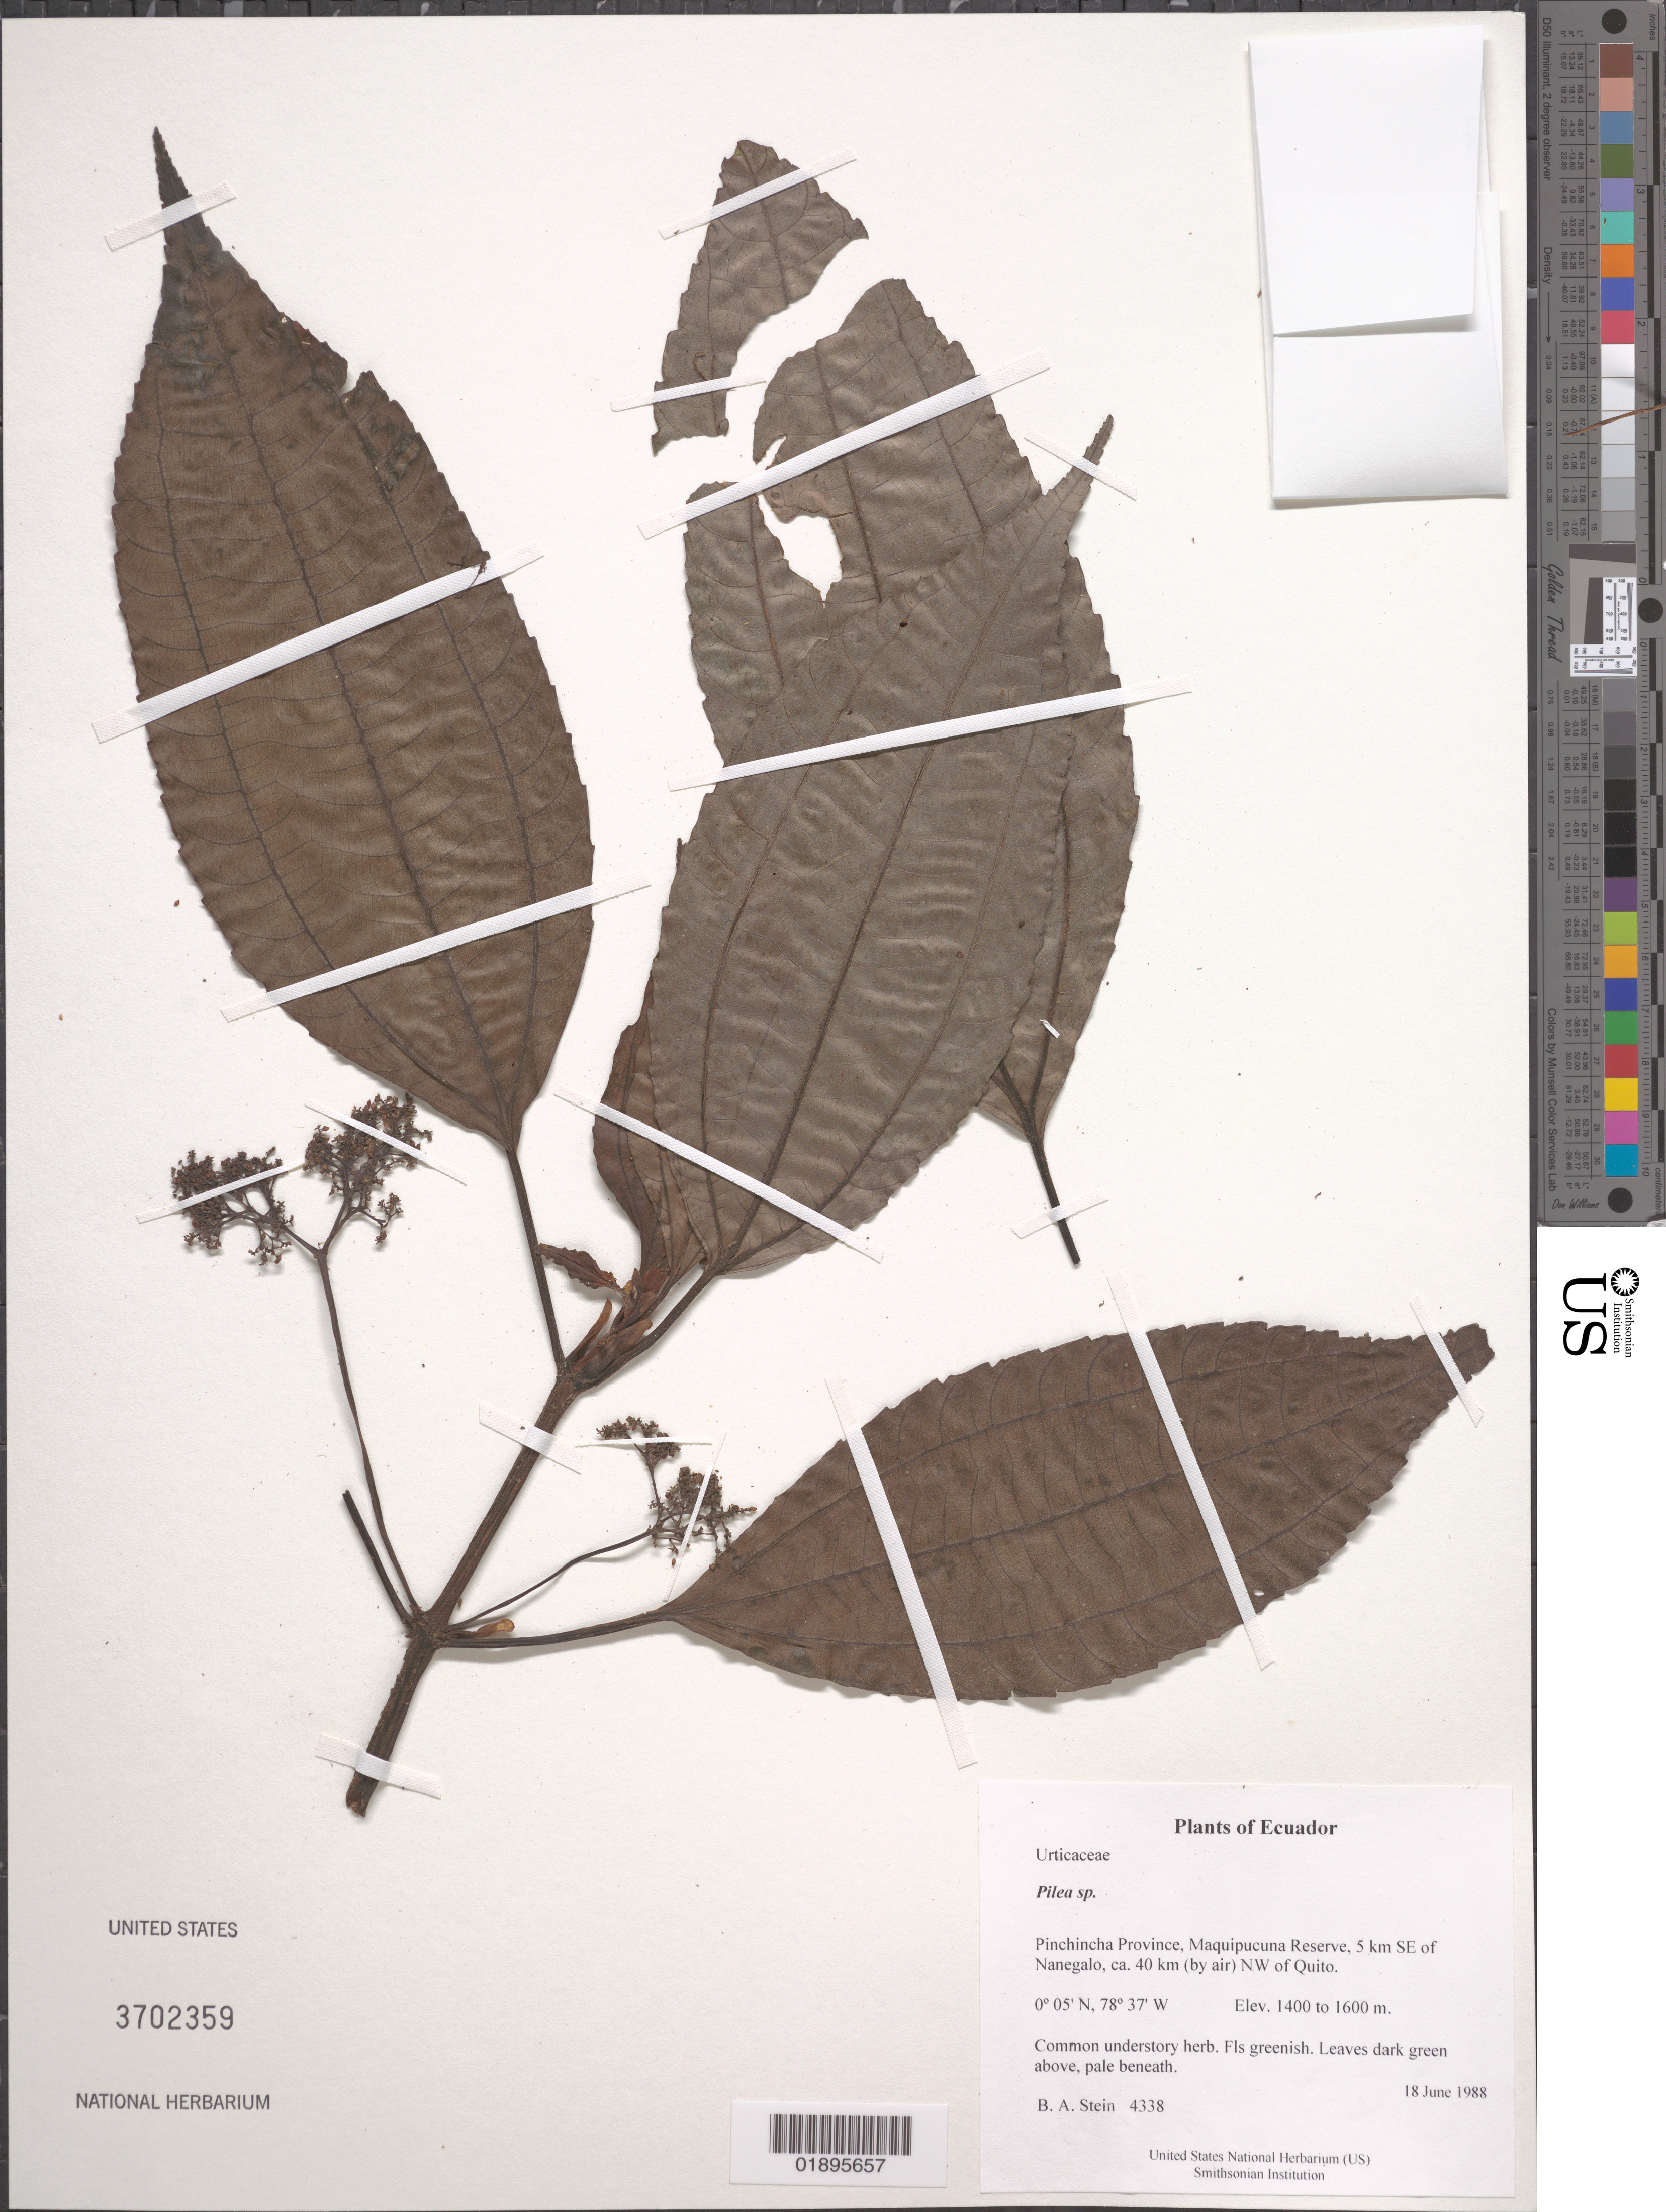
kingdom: Plantae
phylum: Tracheophyta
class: Magnoliopsida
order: Rosales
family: Urticaceae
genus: Pilea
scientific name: Pilea sp.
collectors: B. A. Stein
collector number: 4338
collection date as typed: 18 June 1988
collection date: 1988-06-18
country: Ecuador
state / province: Pichincha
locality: Maquipucuna Reserve, 5 km SE of Nanegalo, ca. 40 km (by air) NW of Quito.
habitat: Understory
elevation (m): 1400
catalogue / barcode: US 3702359